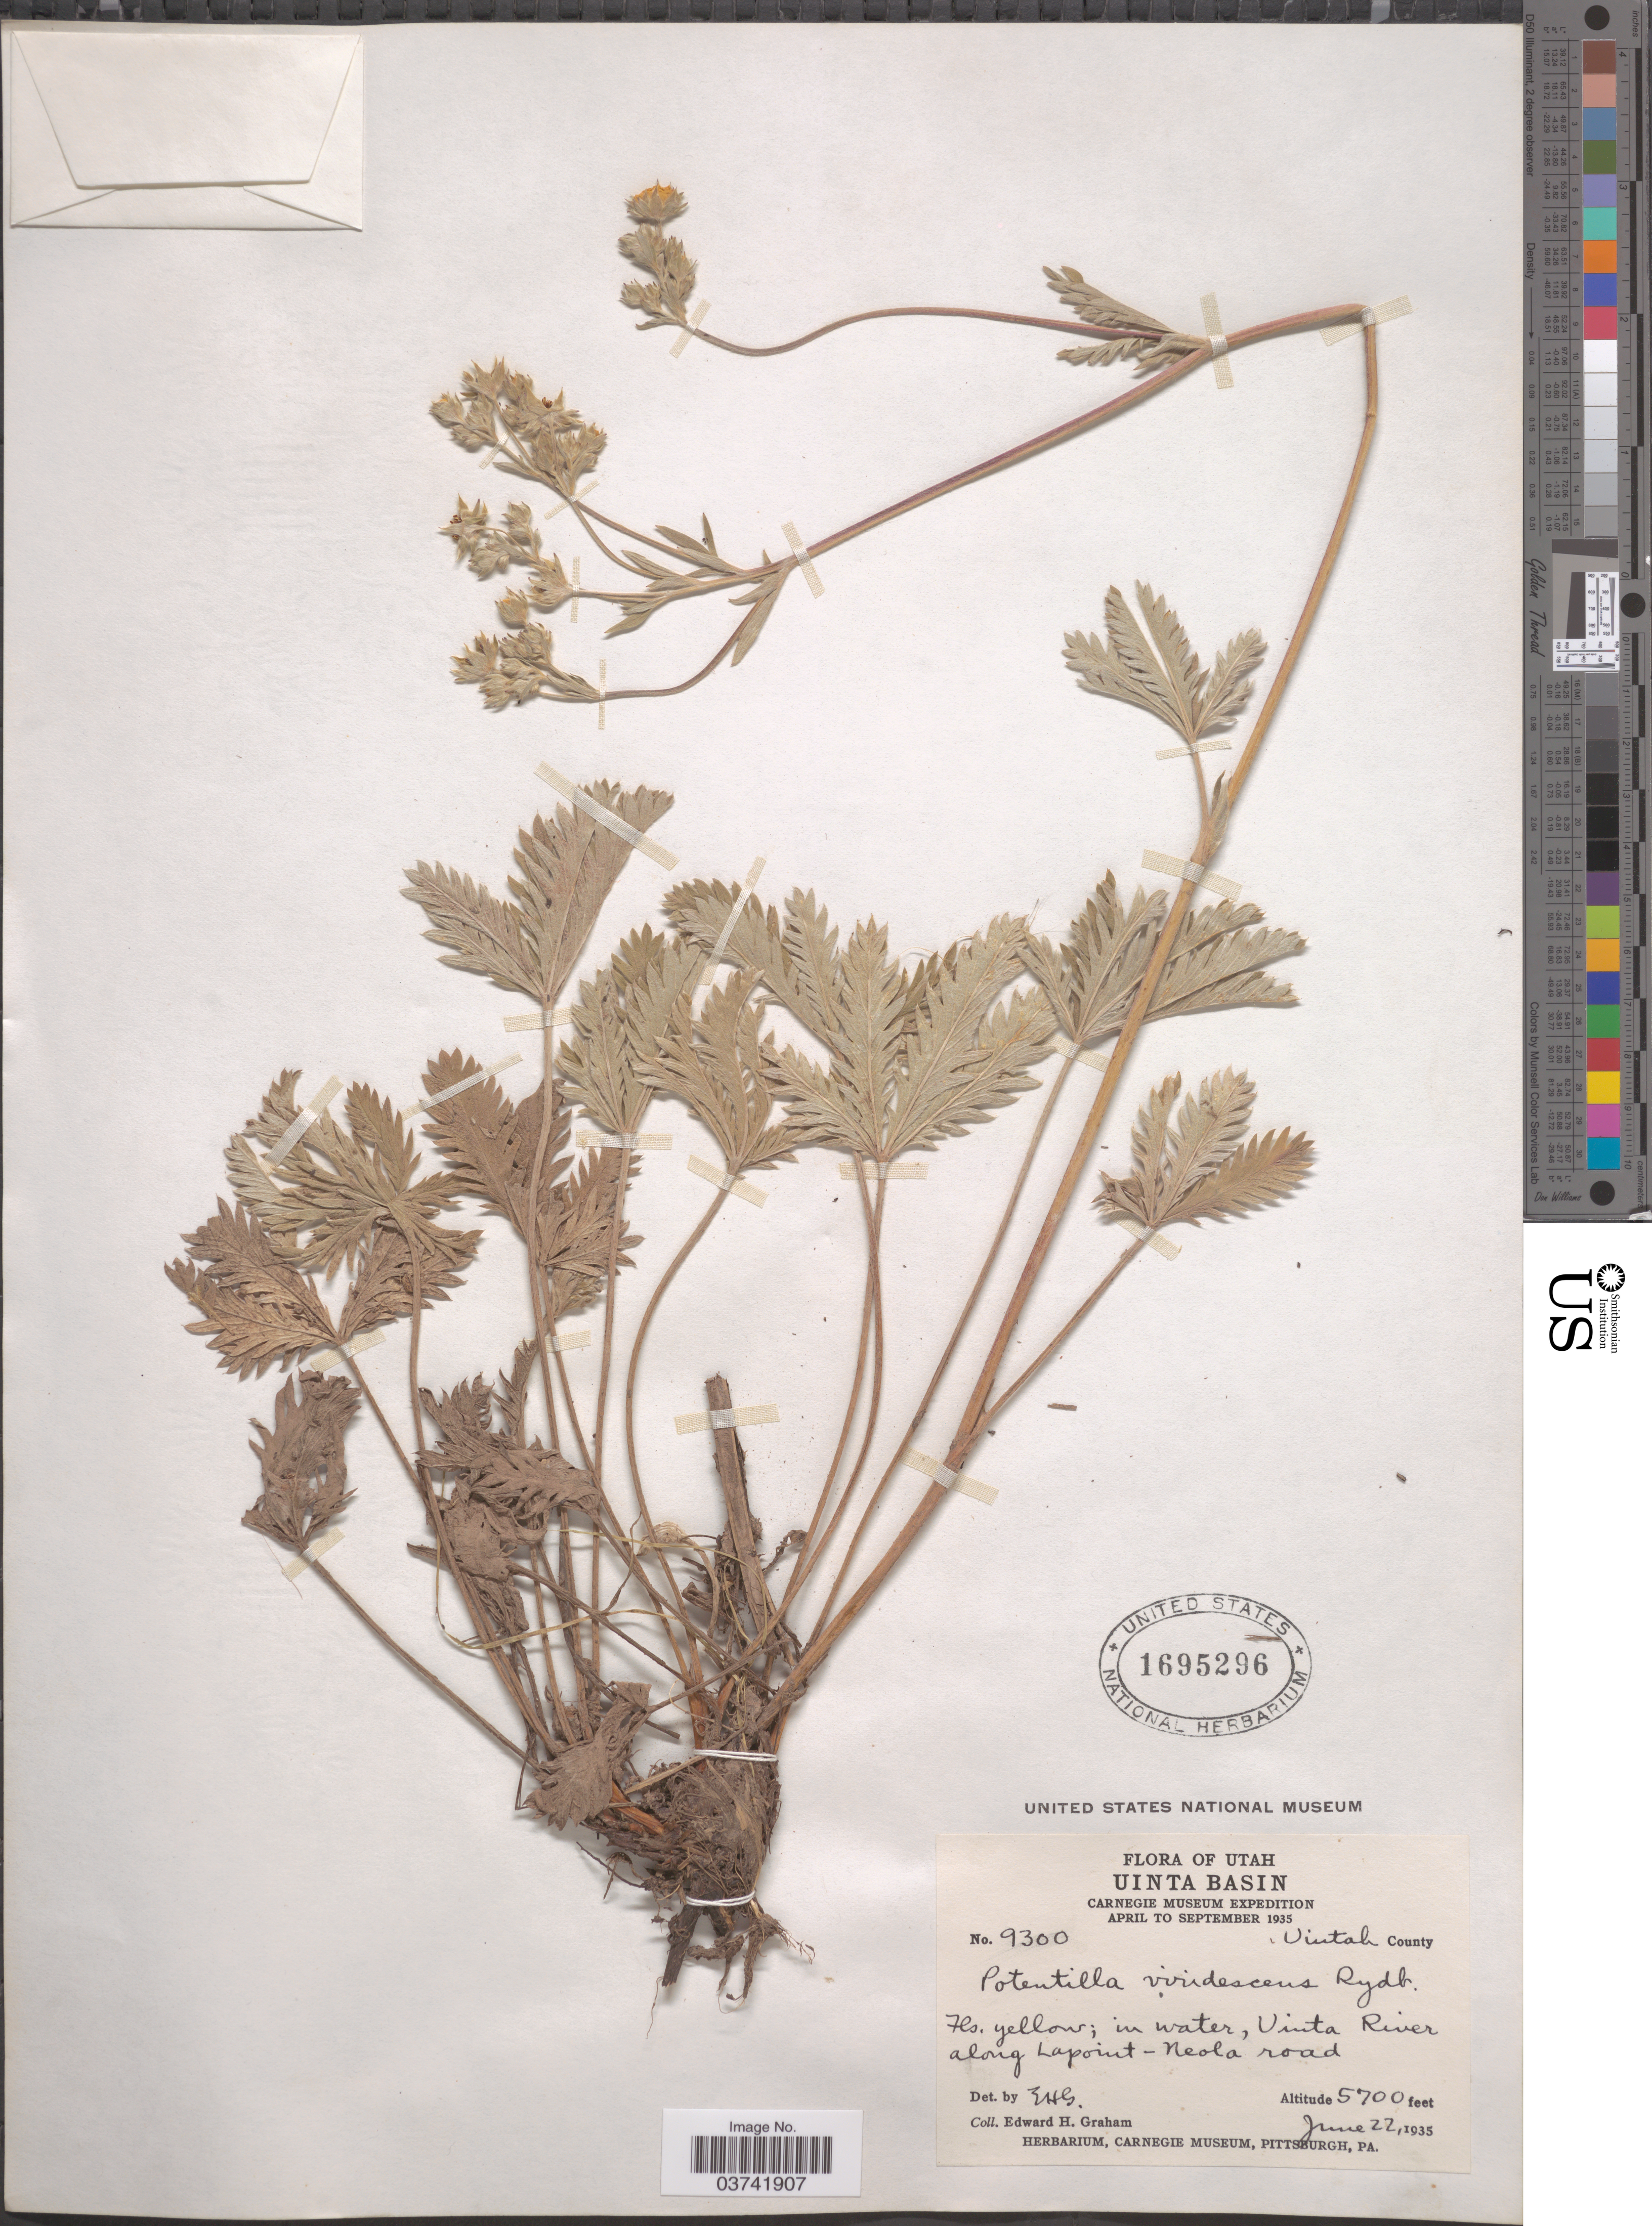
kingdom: Plantae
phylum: Tracheophyta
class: Magnoliopsida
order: Rosales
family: Rosaceae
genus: Potentilla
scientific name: Potentilla viridescens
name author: Rydb.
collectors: E. H. Graham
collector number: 9300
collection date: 1935-06-22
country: United States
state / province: Utah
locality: Uinta basin. Uinta River along Lapoint- Neola road.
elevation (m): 1737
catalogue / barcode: US 1695296